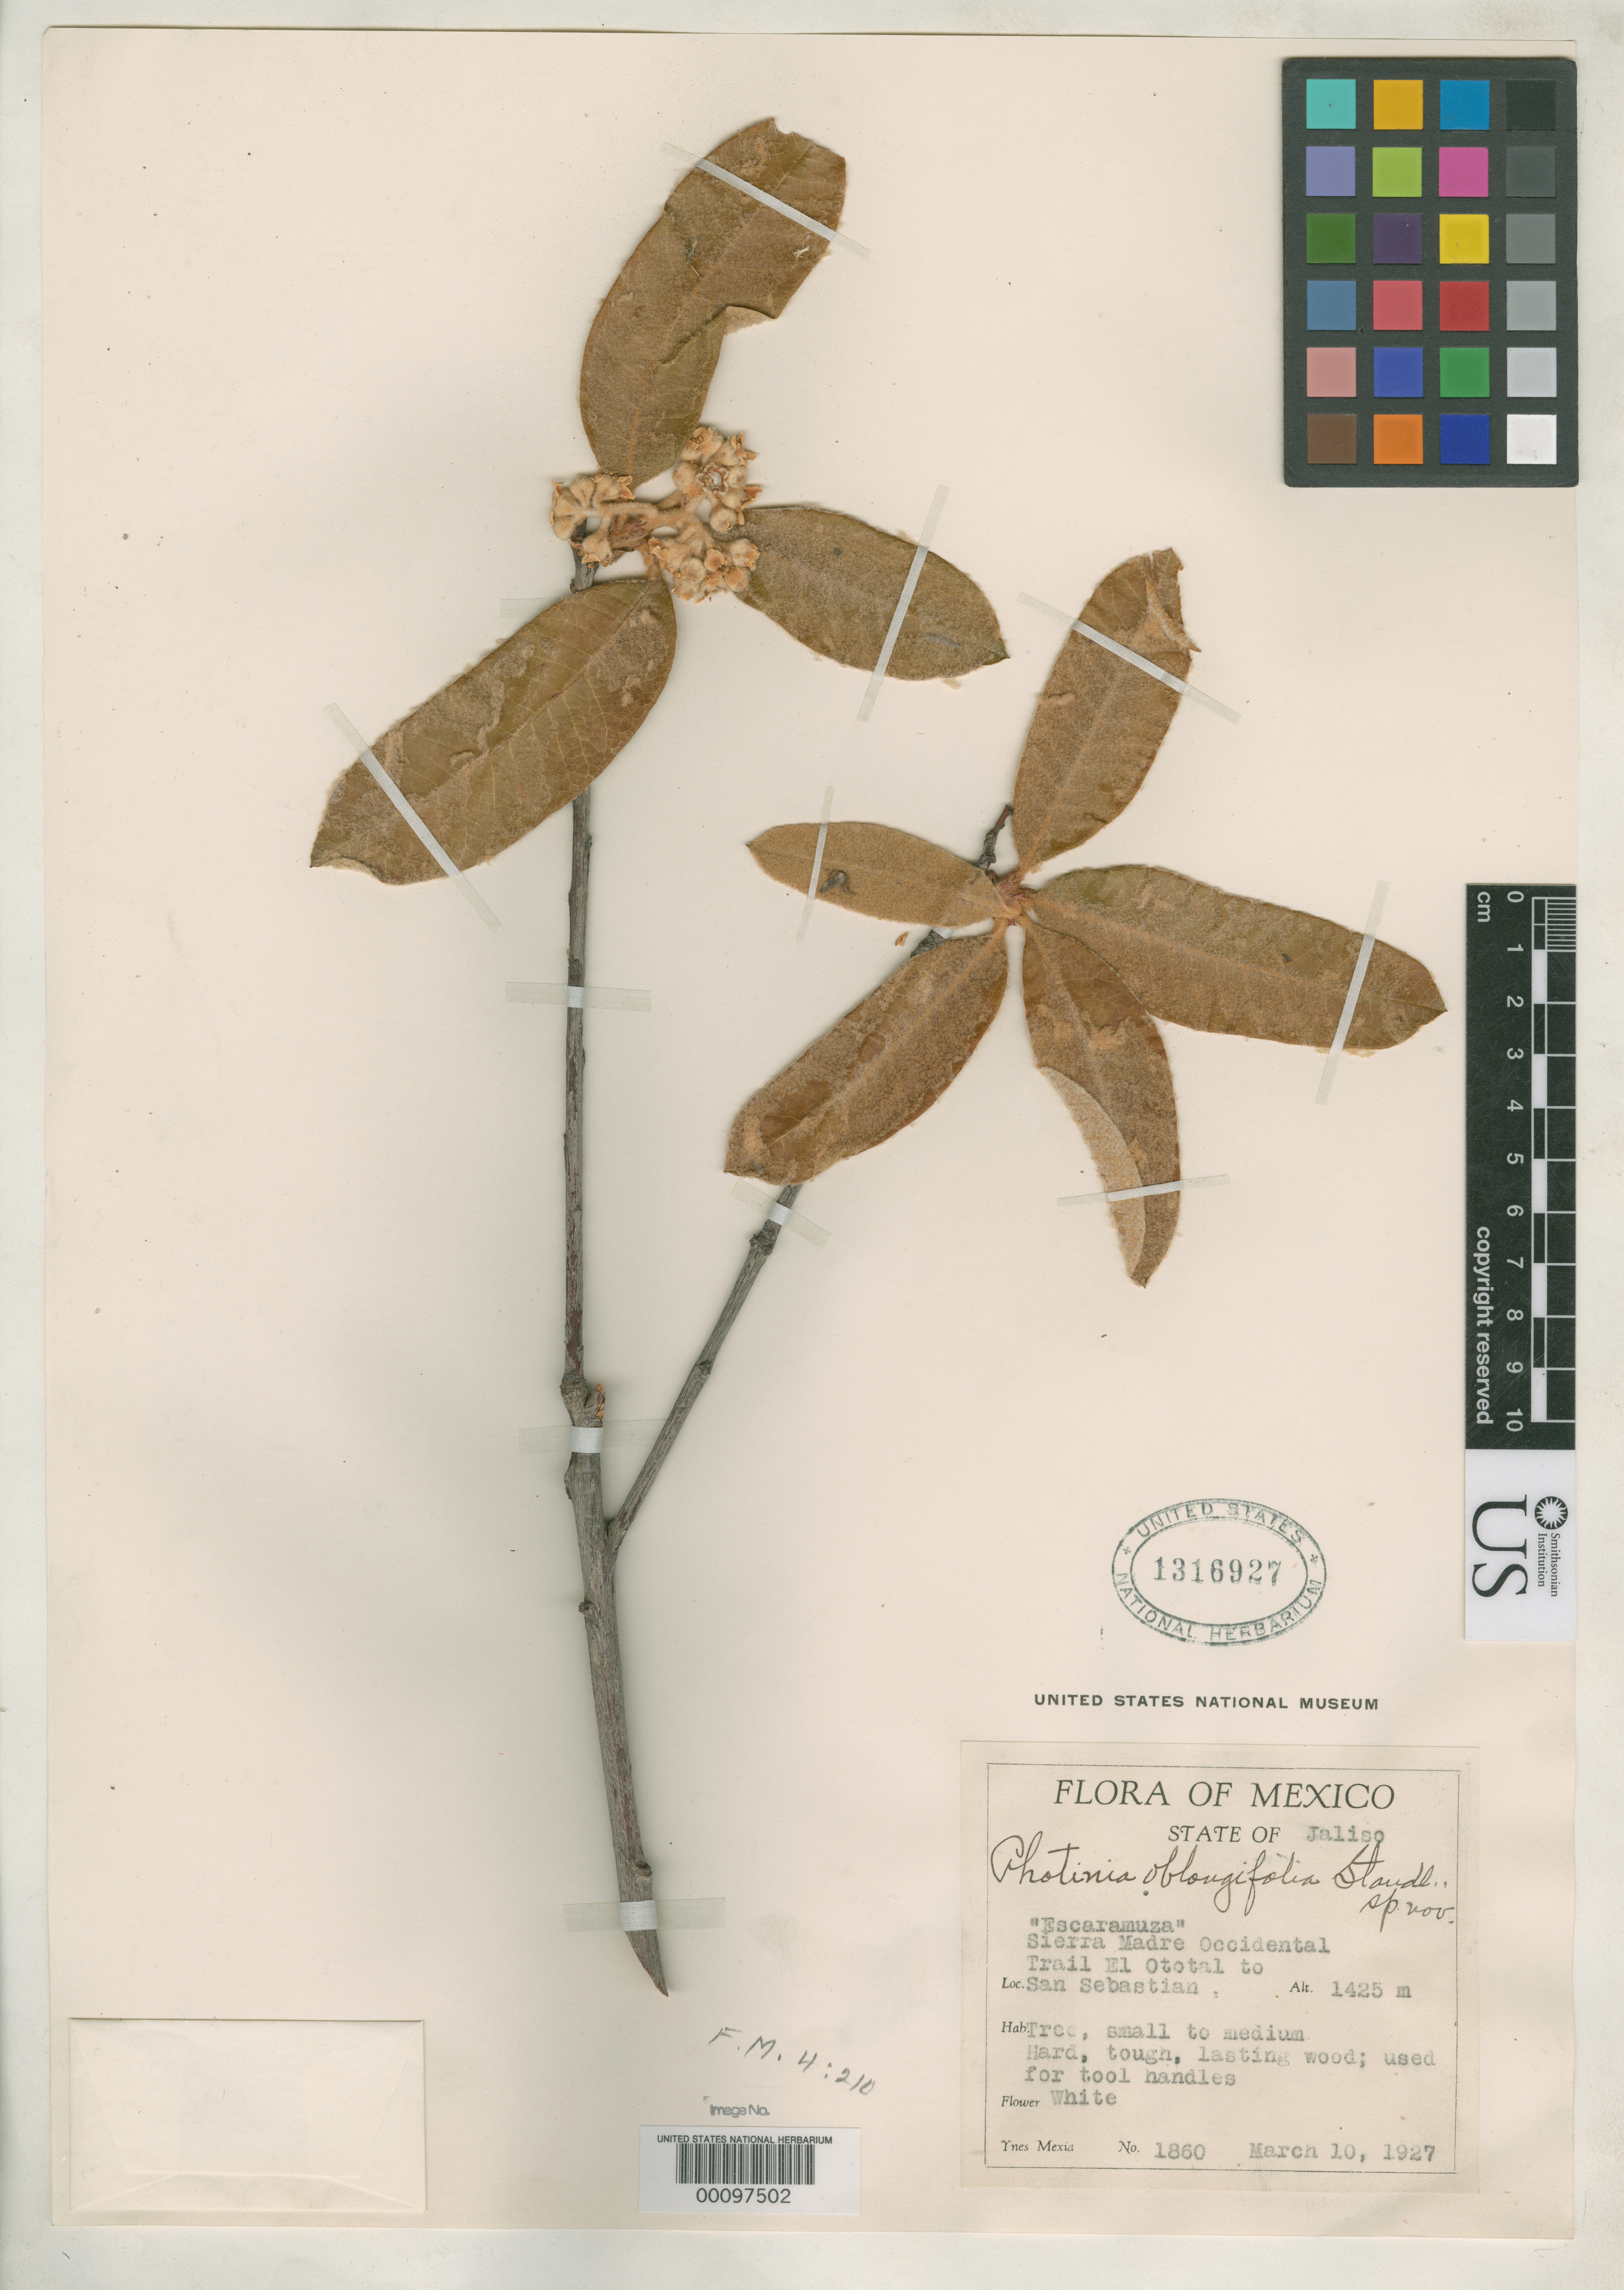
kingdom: Plantae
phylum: Tracheophyta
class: Magnoliopsida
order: Rosales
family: Rosaceae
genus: Photinia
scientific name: Photinia oblongifolia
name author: Standl.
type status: Isotype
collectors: Y. Mexia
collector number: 1860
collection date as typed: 10 Mar 1927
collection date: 1927-03-10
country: Mexico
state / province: Jalisco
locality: Sierra Madre Occidental, Between el Ototal and San Sebastian.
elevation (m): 1425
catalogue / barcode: US 1316927